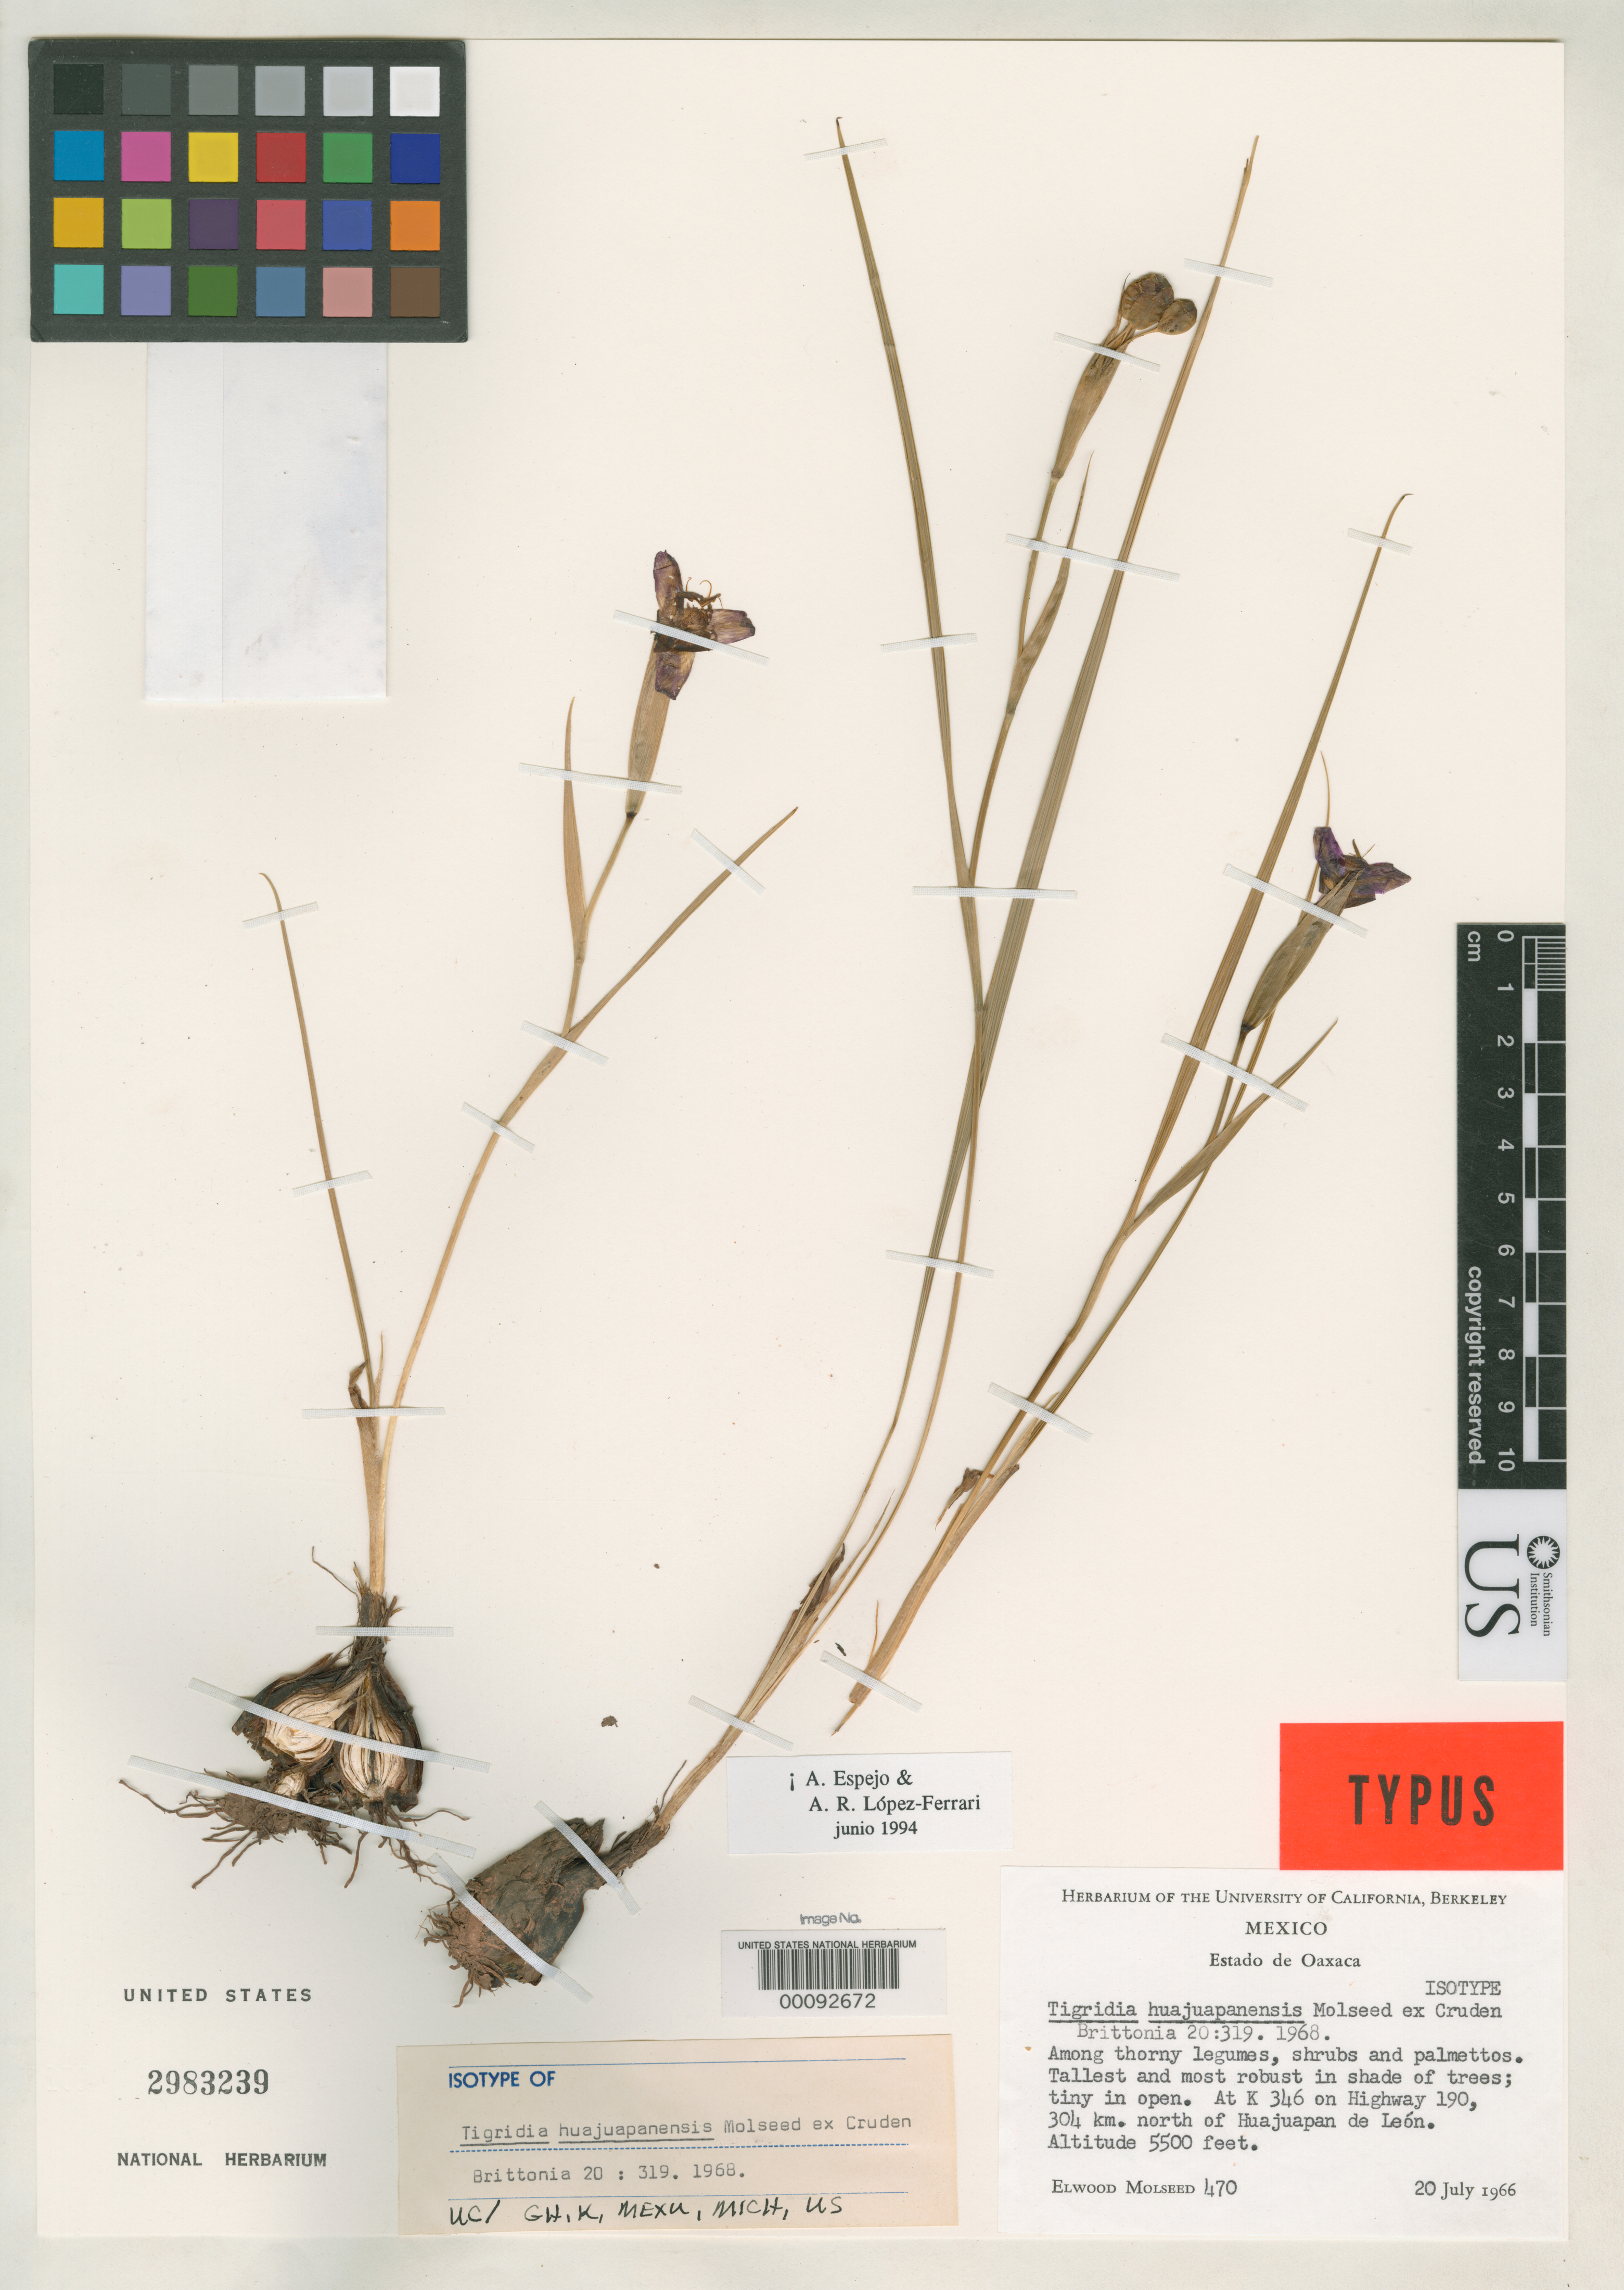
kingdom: Plantae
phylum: Tracheophyta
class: Liliopsida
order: Asparagales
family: Iridaceae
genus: Tigridia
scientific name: Tigridia huajuapanensis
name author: Molseed ex Cruden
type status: Isotype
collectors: E. W. Molseed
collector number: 470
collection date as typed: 20 Jul 1966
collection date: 1966-07-20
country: Mexico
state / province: Oaxaca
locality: At km 346 on highway 190, 304 km N of Huajuapan de Leon; alt. 5500 ft.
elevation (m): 1676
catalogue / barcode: US 2983239